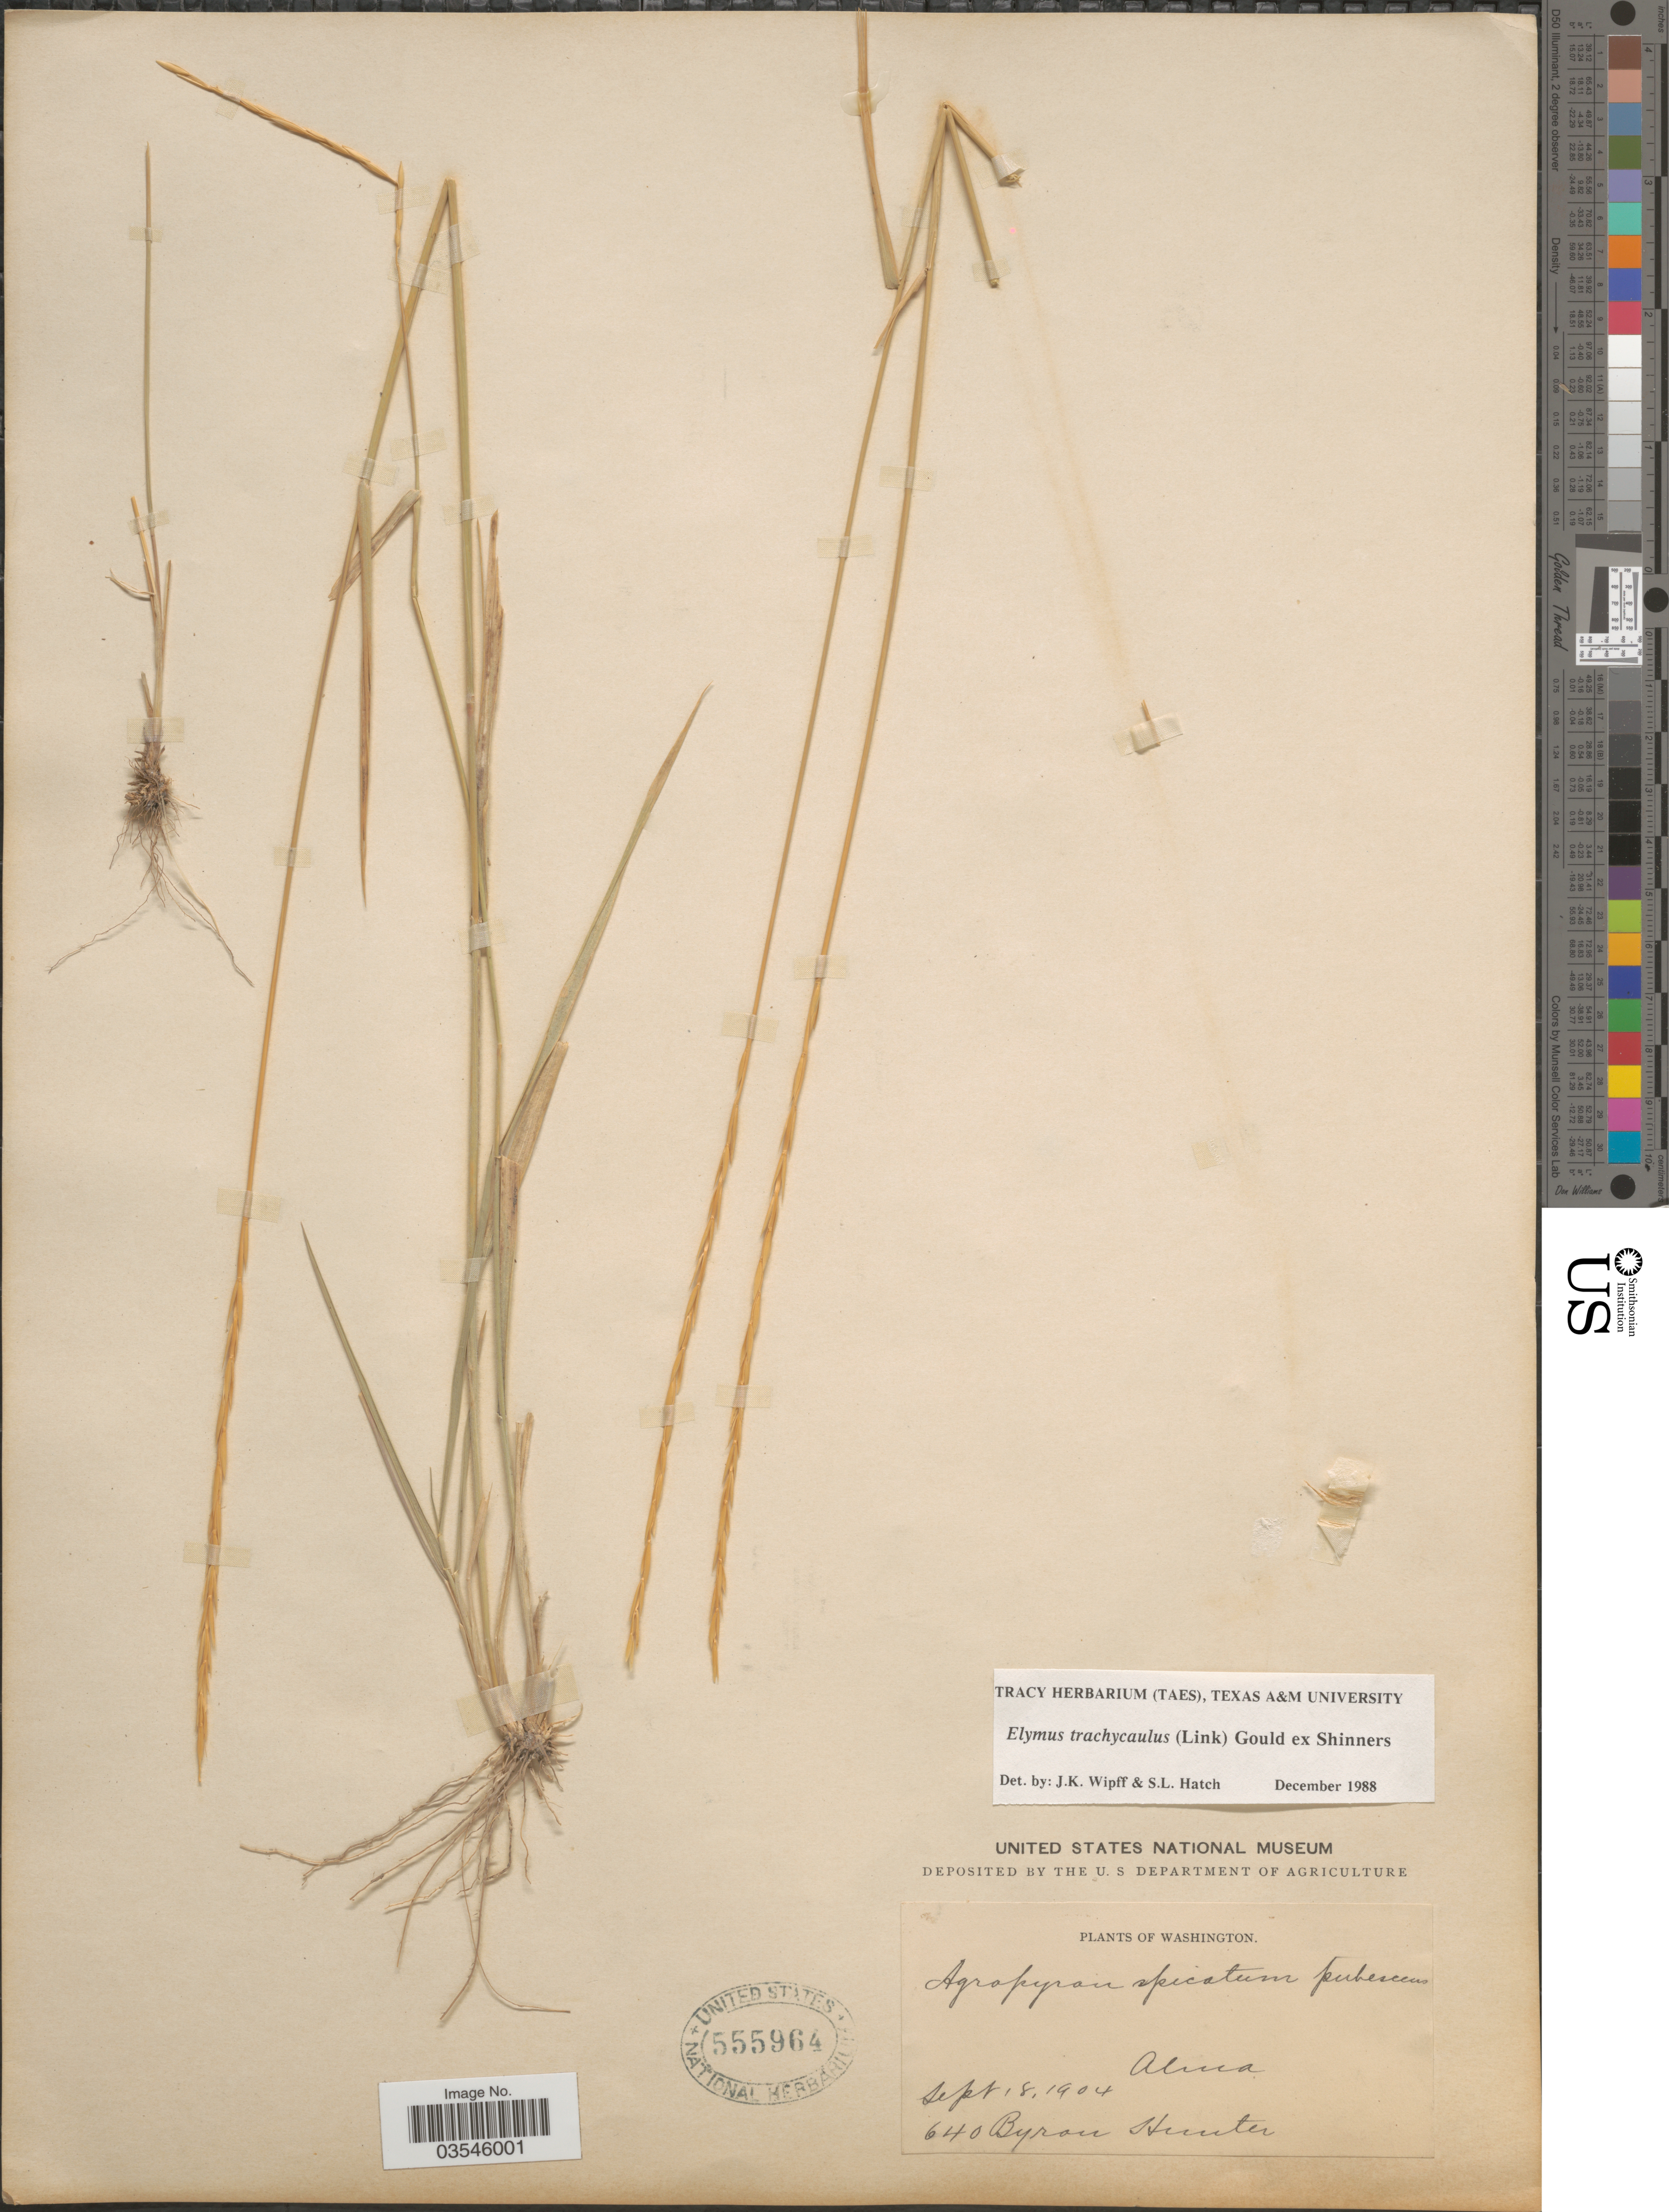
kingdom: Plantae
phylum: Tracheophyta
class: Liliopsida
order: Poales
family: Poaceae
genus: Elymus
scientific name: Elymus trachycaulus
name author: (Link) Gould ex Shinners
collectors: B. Hunter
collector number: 640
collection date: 1904-09-18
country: United States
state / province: Washington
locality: Alma.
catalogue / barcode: US 555964